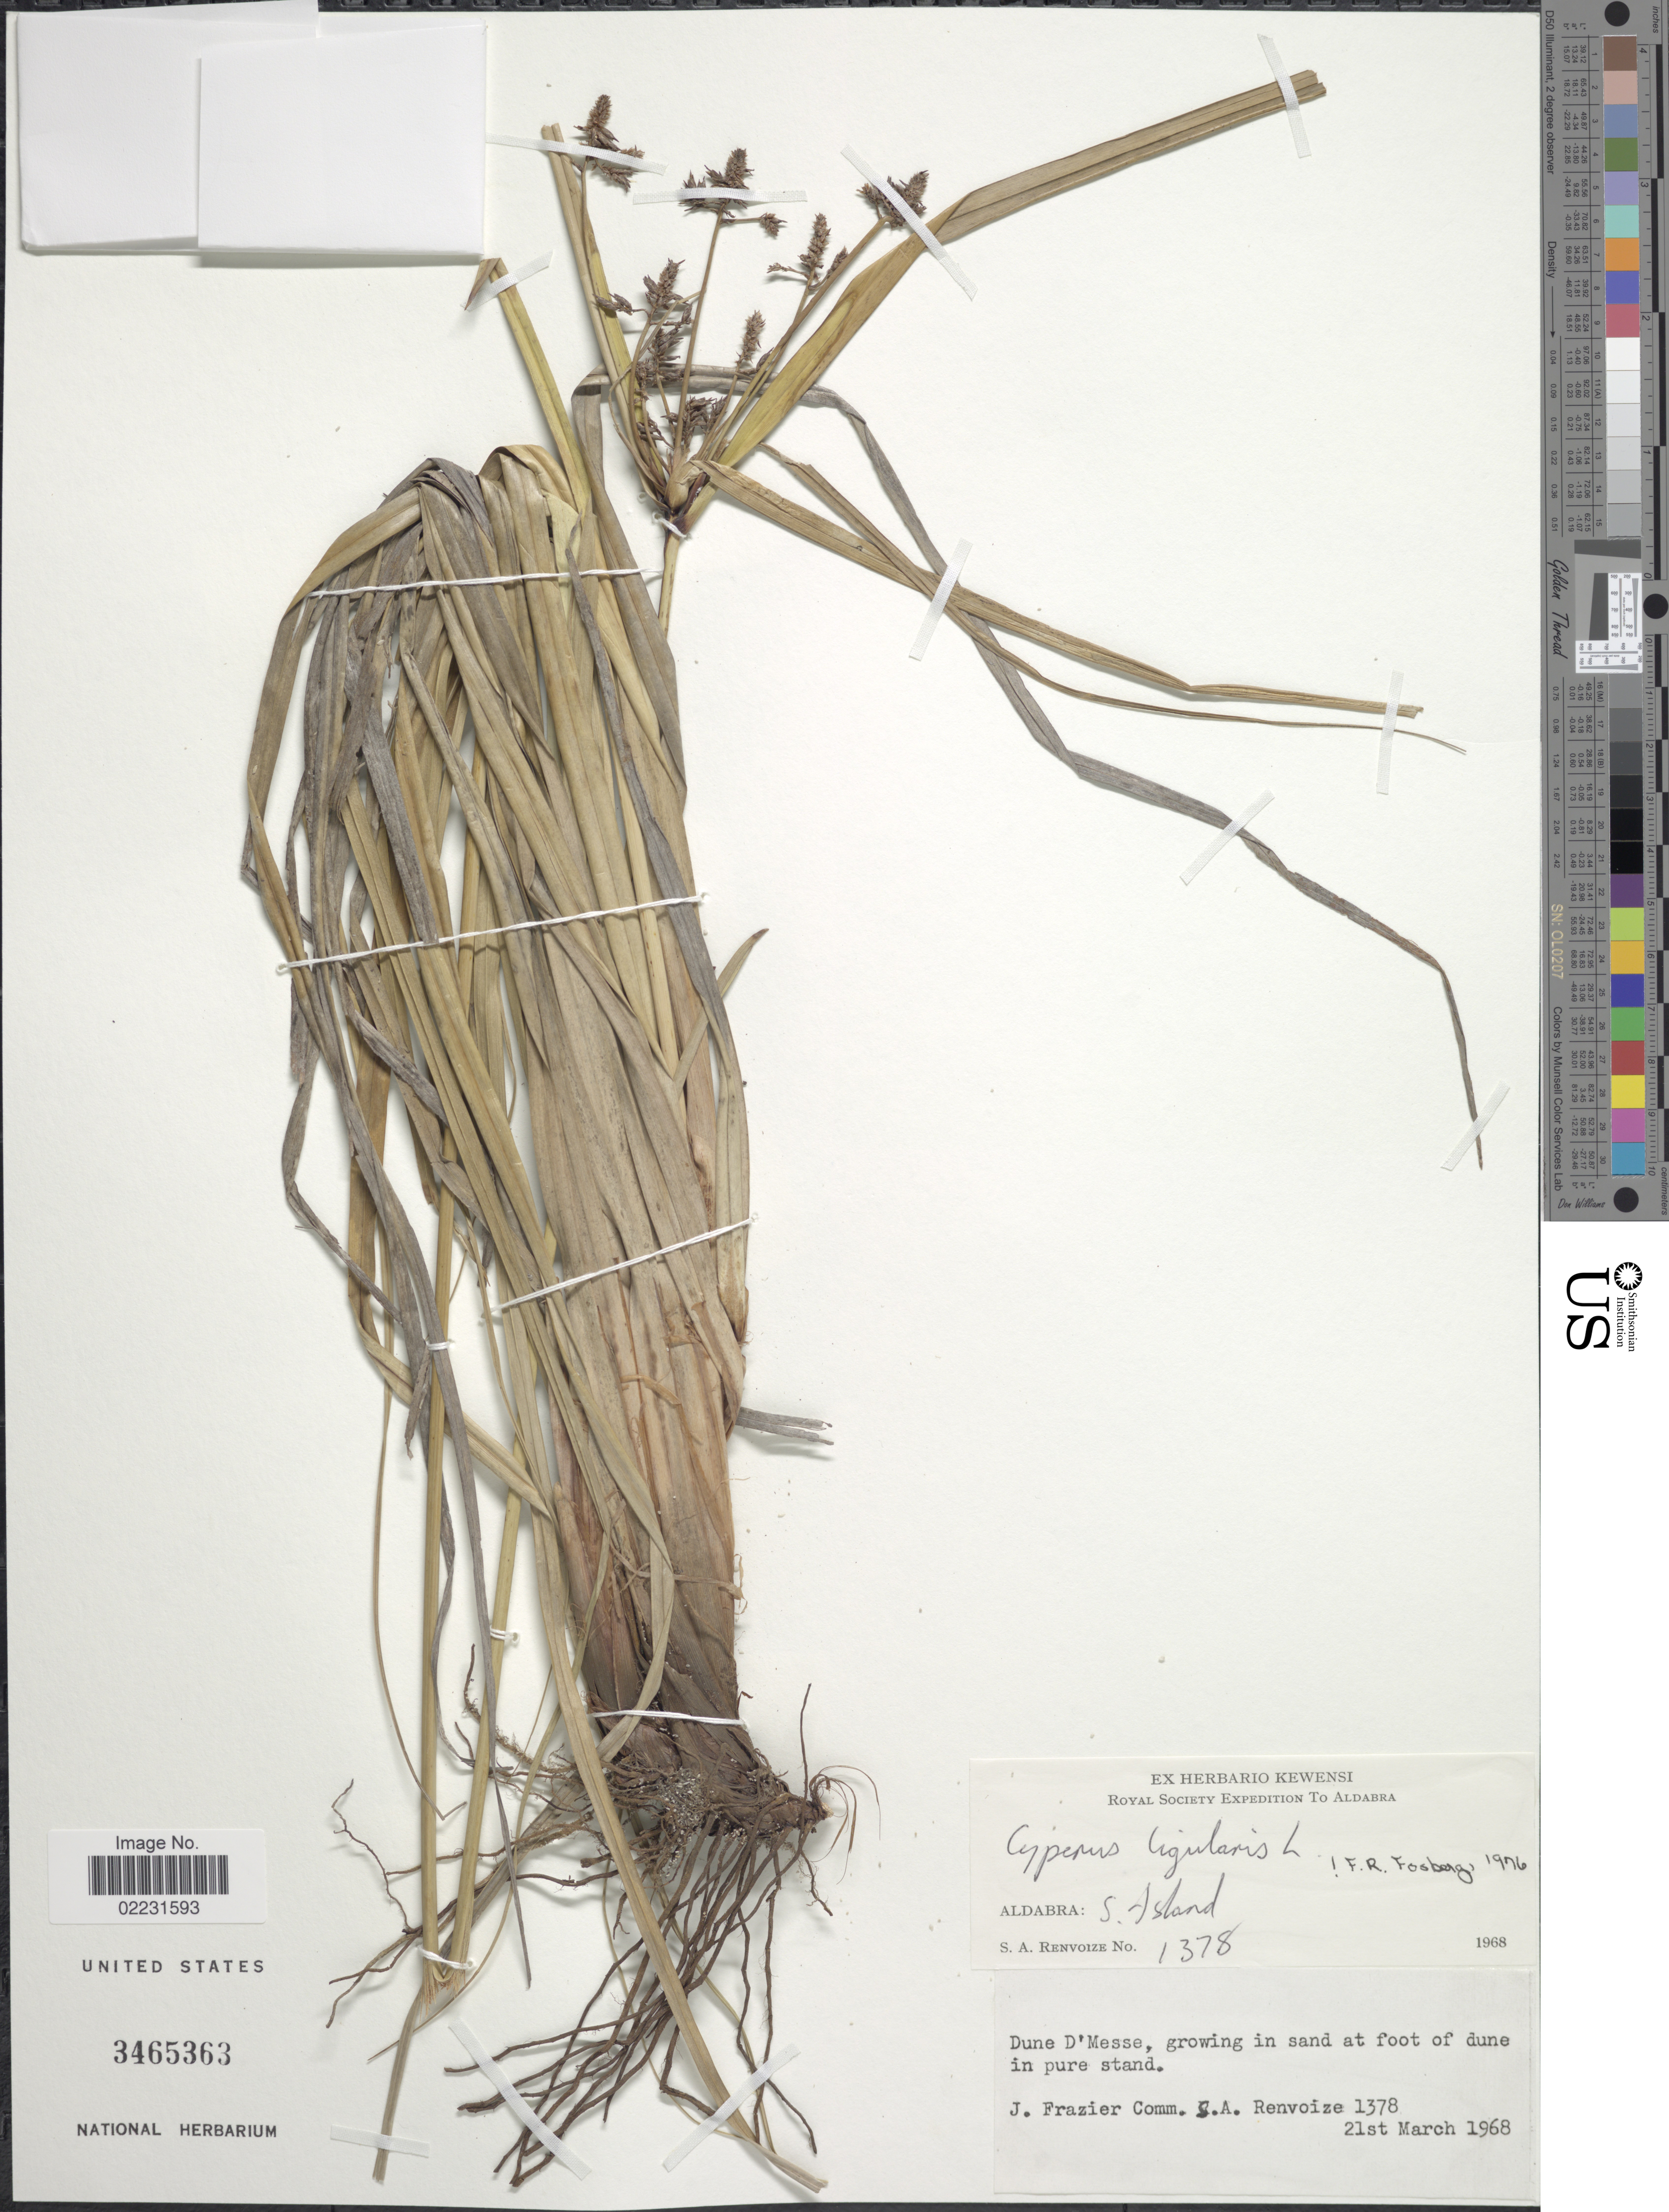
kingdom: Plantae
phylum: Tracheophyta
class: Liliopsida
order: Poales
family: Cyperaceae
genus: Cyperus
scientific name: Cyperus ligularis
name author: L.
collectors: J. Frazier & S. A. Renvoize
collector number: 1378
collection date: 1968-03-21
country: Seychelles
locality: Aldabra, S. Island, Dune D'Messe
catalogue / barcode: US 3465363